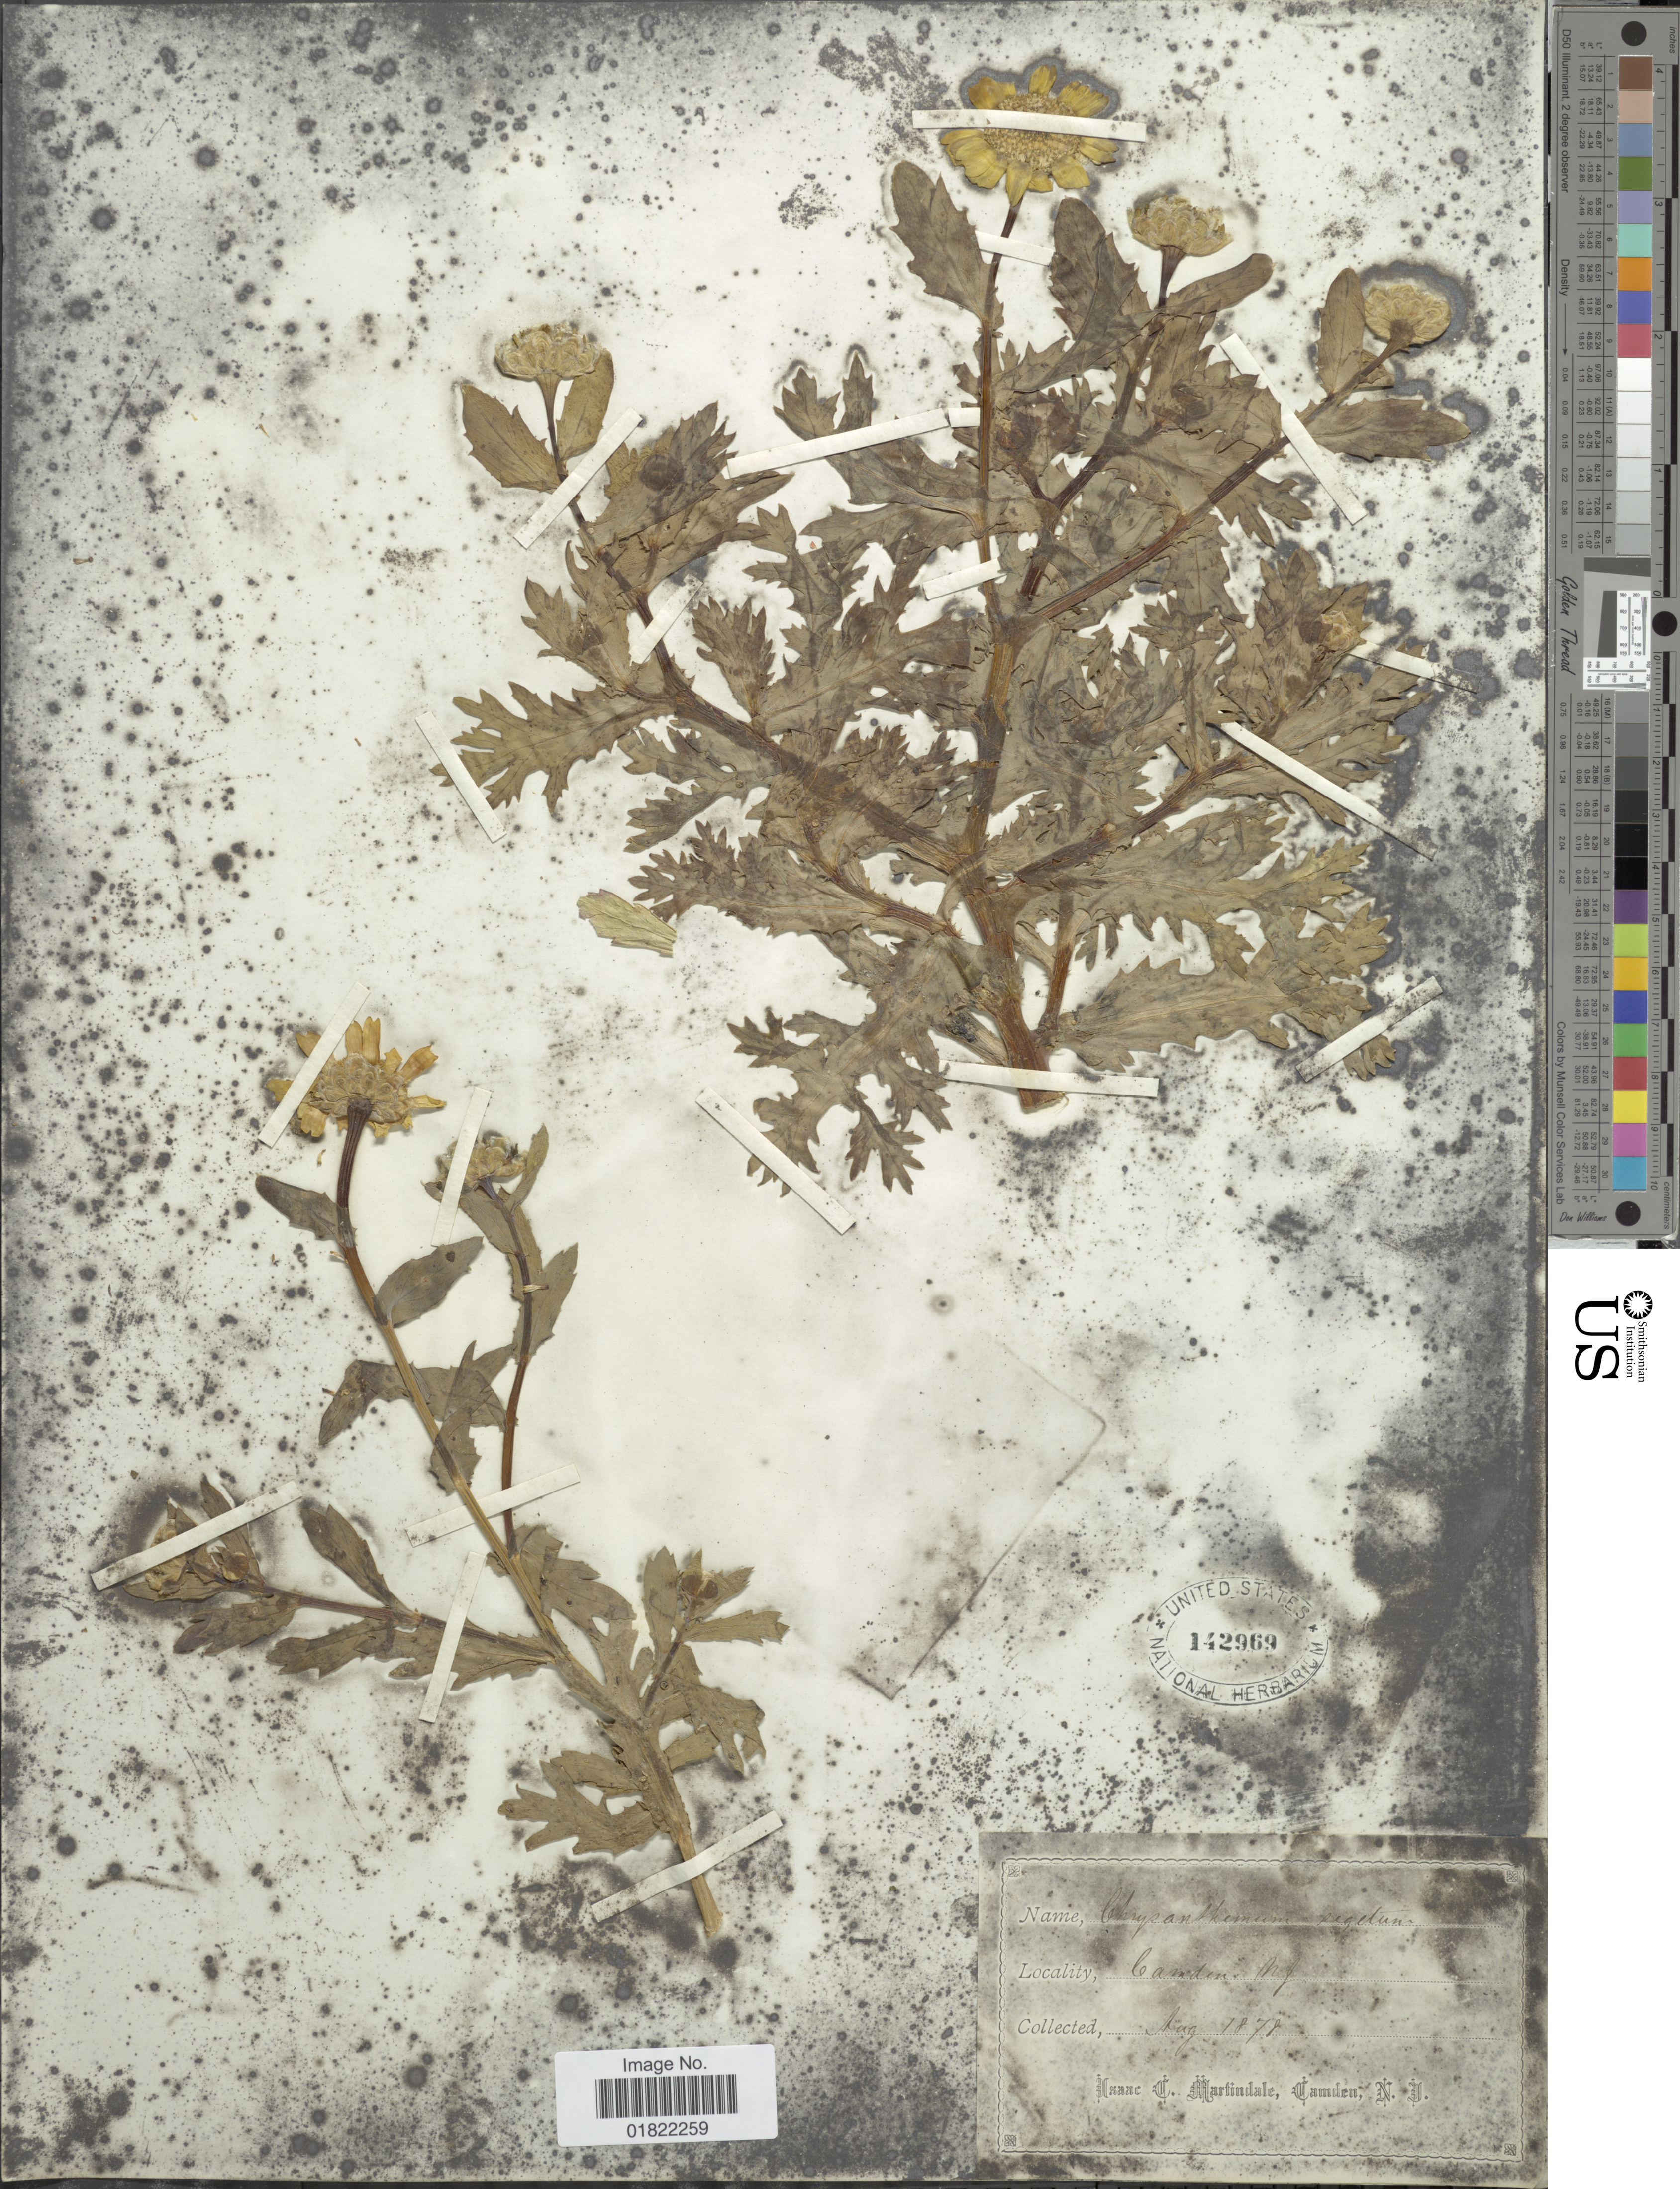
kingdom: Plantae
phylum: Tracheophyta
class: Magnoliopsida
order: Asterales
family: Asteraceae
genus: Chrysanthemum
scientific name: Chrysanthemum segetum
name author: L.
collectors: I. C. Martindale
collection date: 1878-08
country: United States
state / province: New York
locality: Camden, N. Y.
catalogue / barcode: US 142969